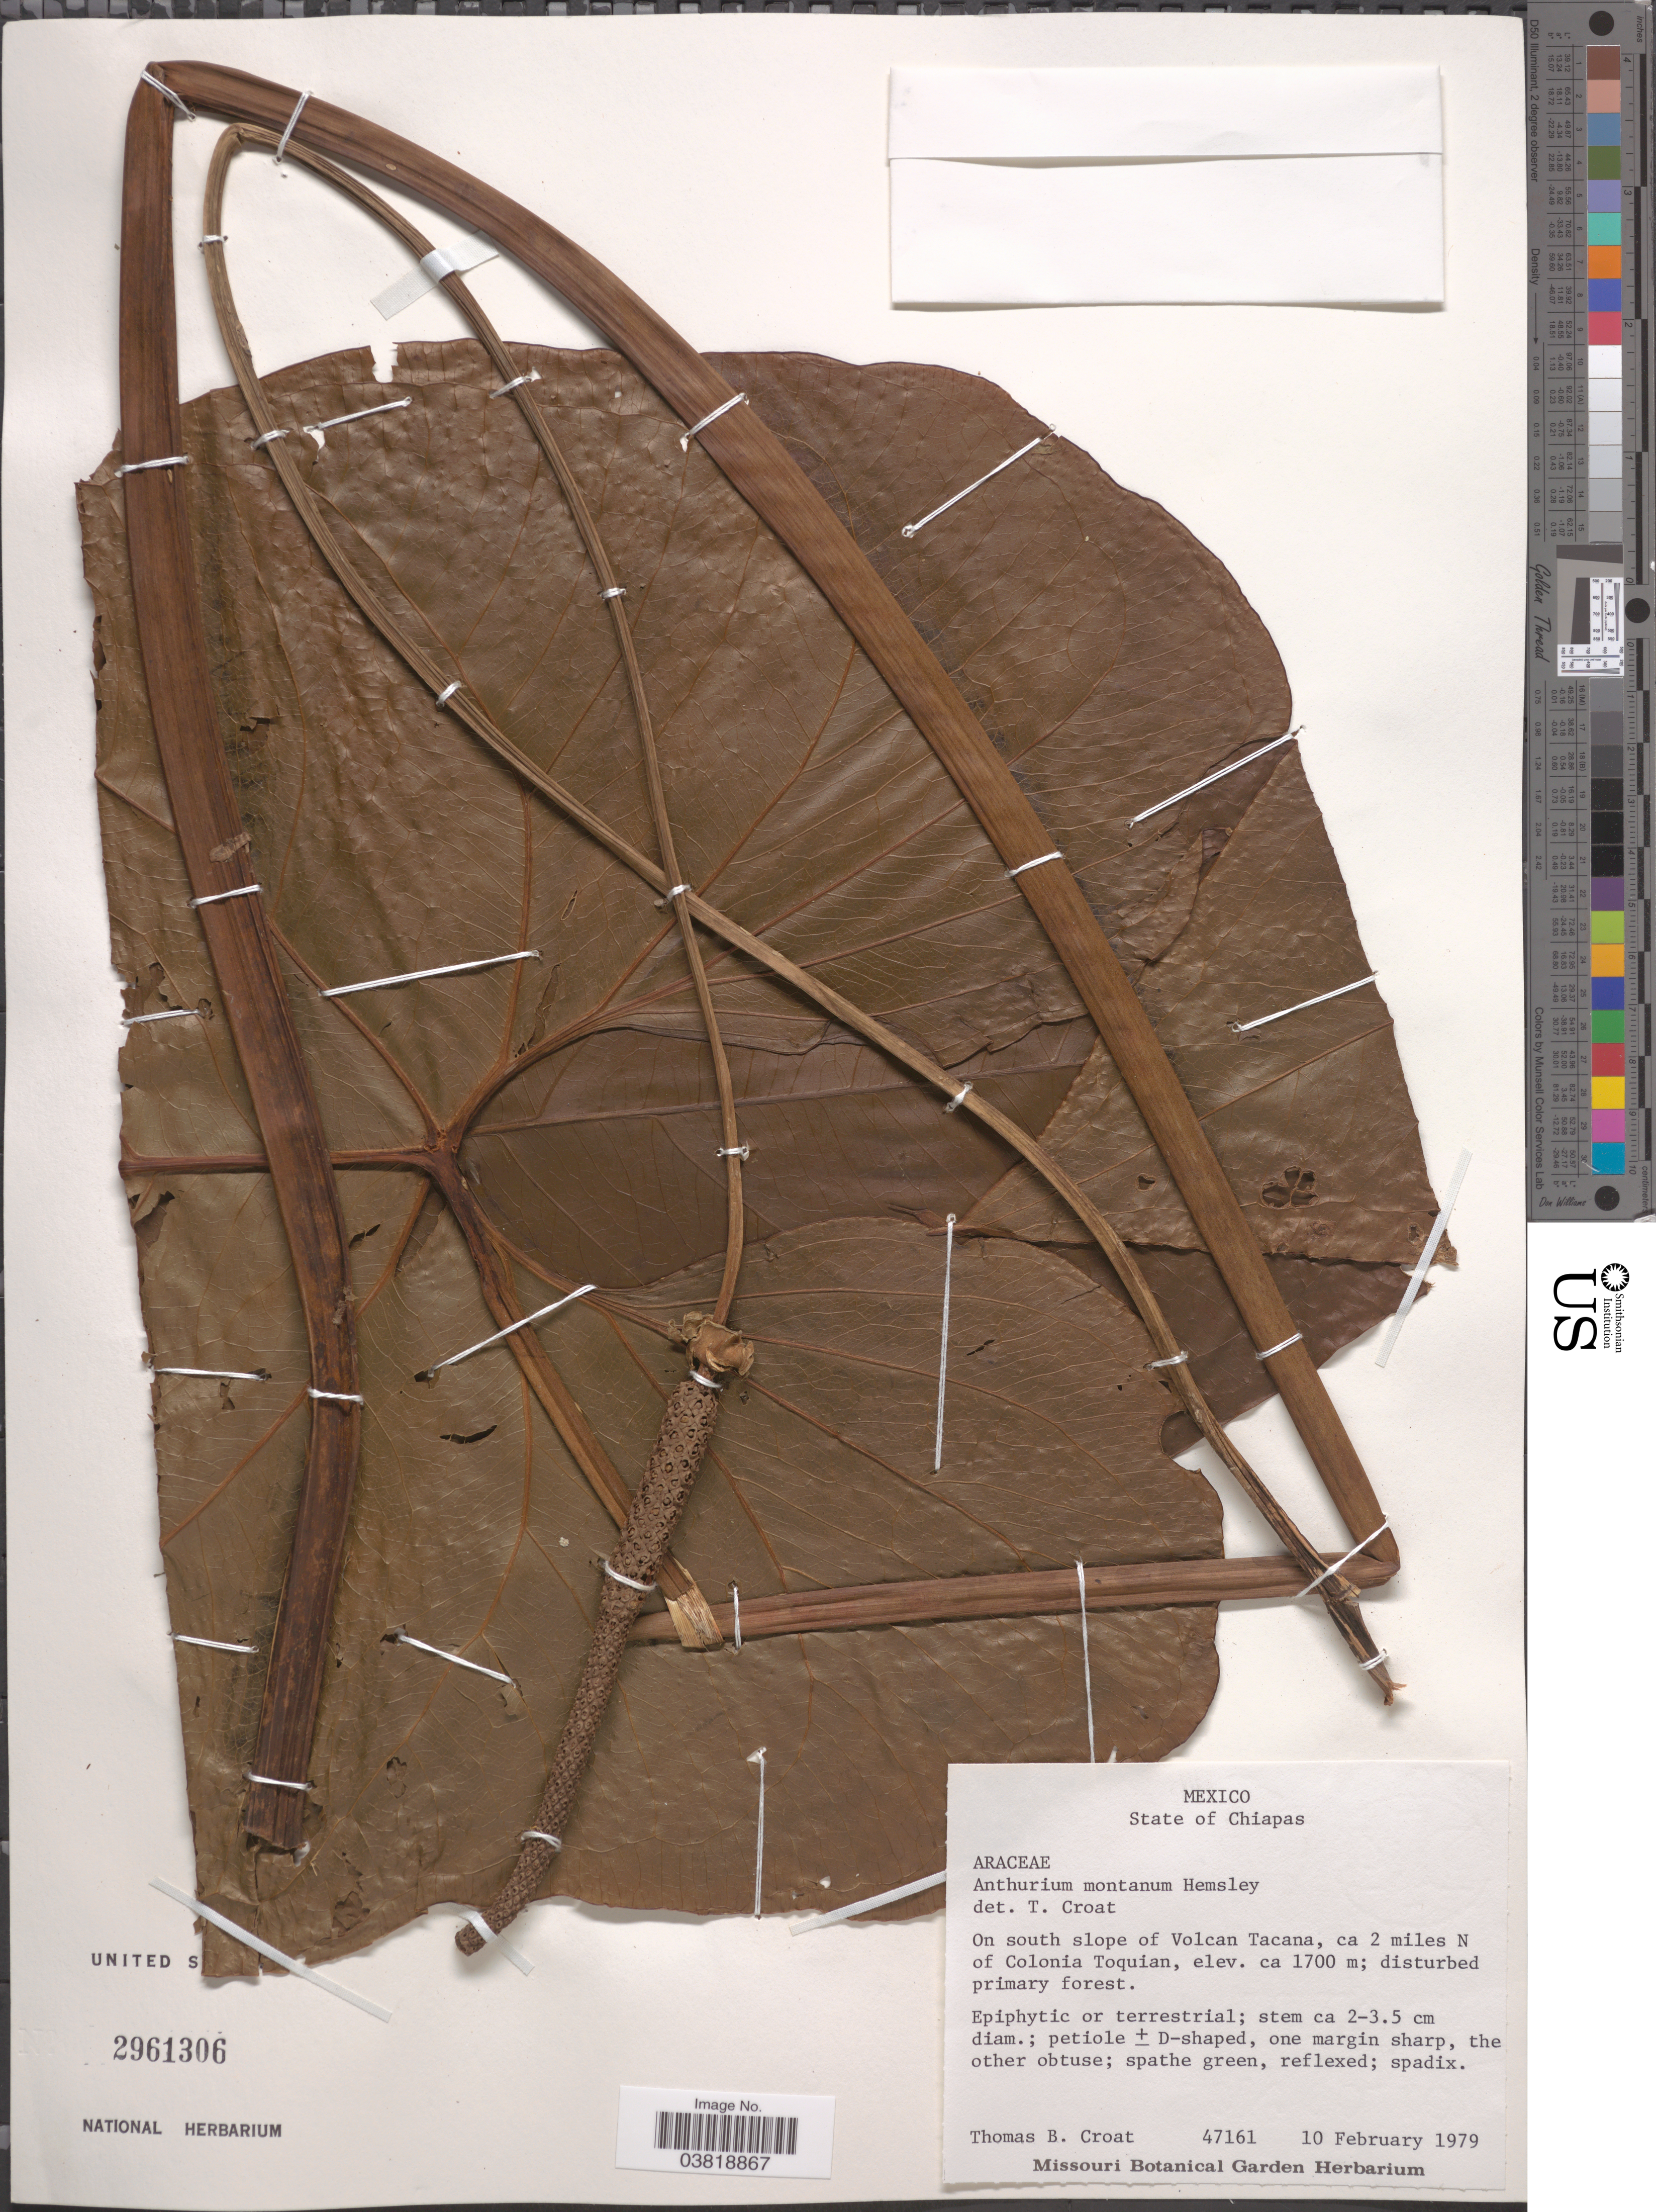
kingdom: Plantae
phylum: Tracheophyta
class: Liliopsida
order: Alismatales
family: Araceae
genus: Anthurium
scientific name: Anthurium montanum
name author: Hemsl.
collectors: T. B. Croat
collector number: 47161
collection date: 1979-02-10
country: Mexico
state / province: Chiapas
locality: On south slope of Volcan Tacana, ca 2 miles N of Colonia Toquian.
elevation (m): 1700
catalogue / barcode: US 2961306